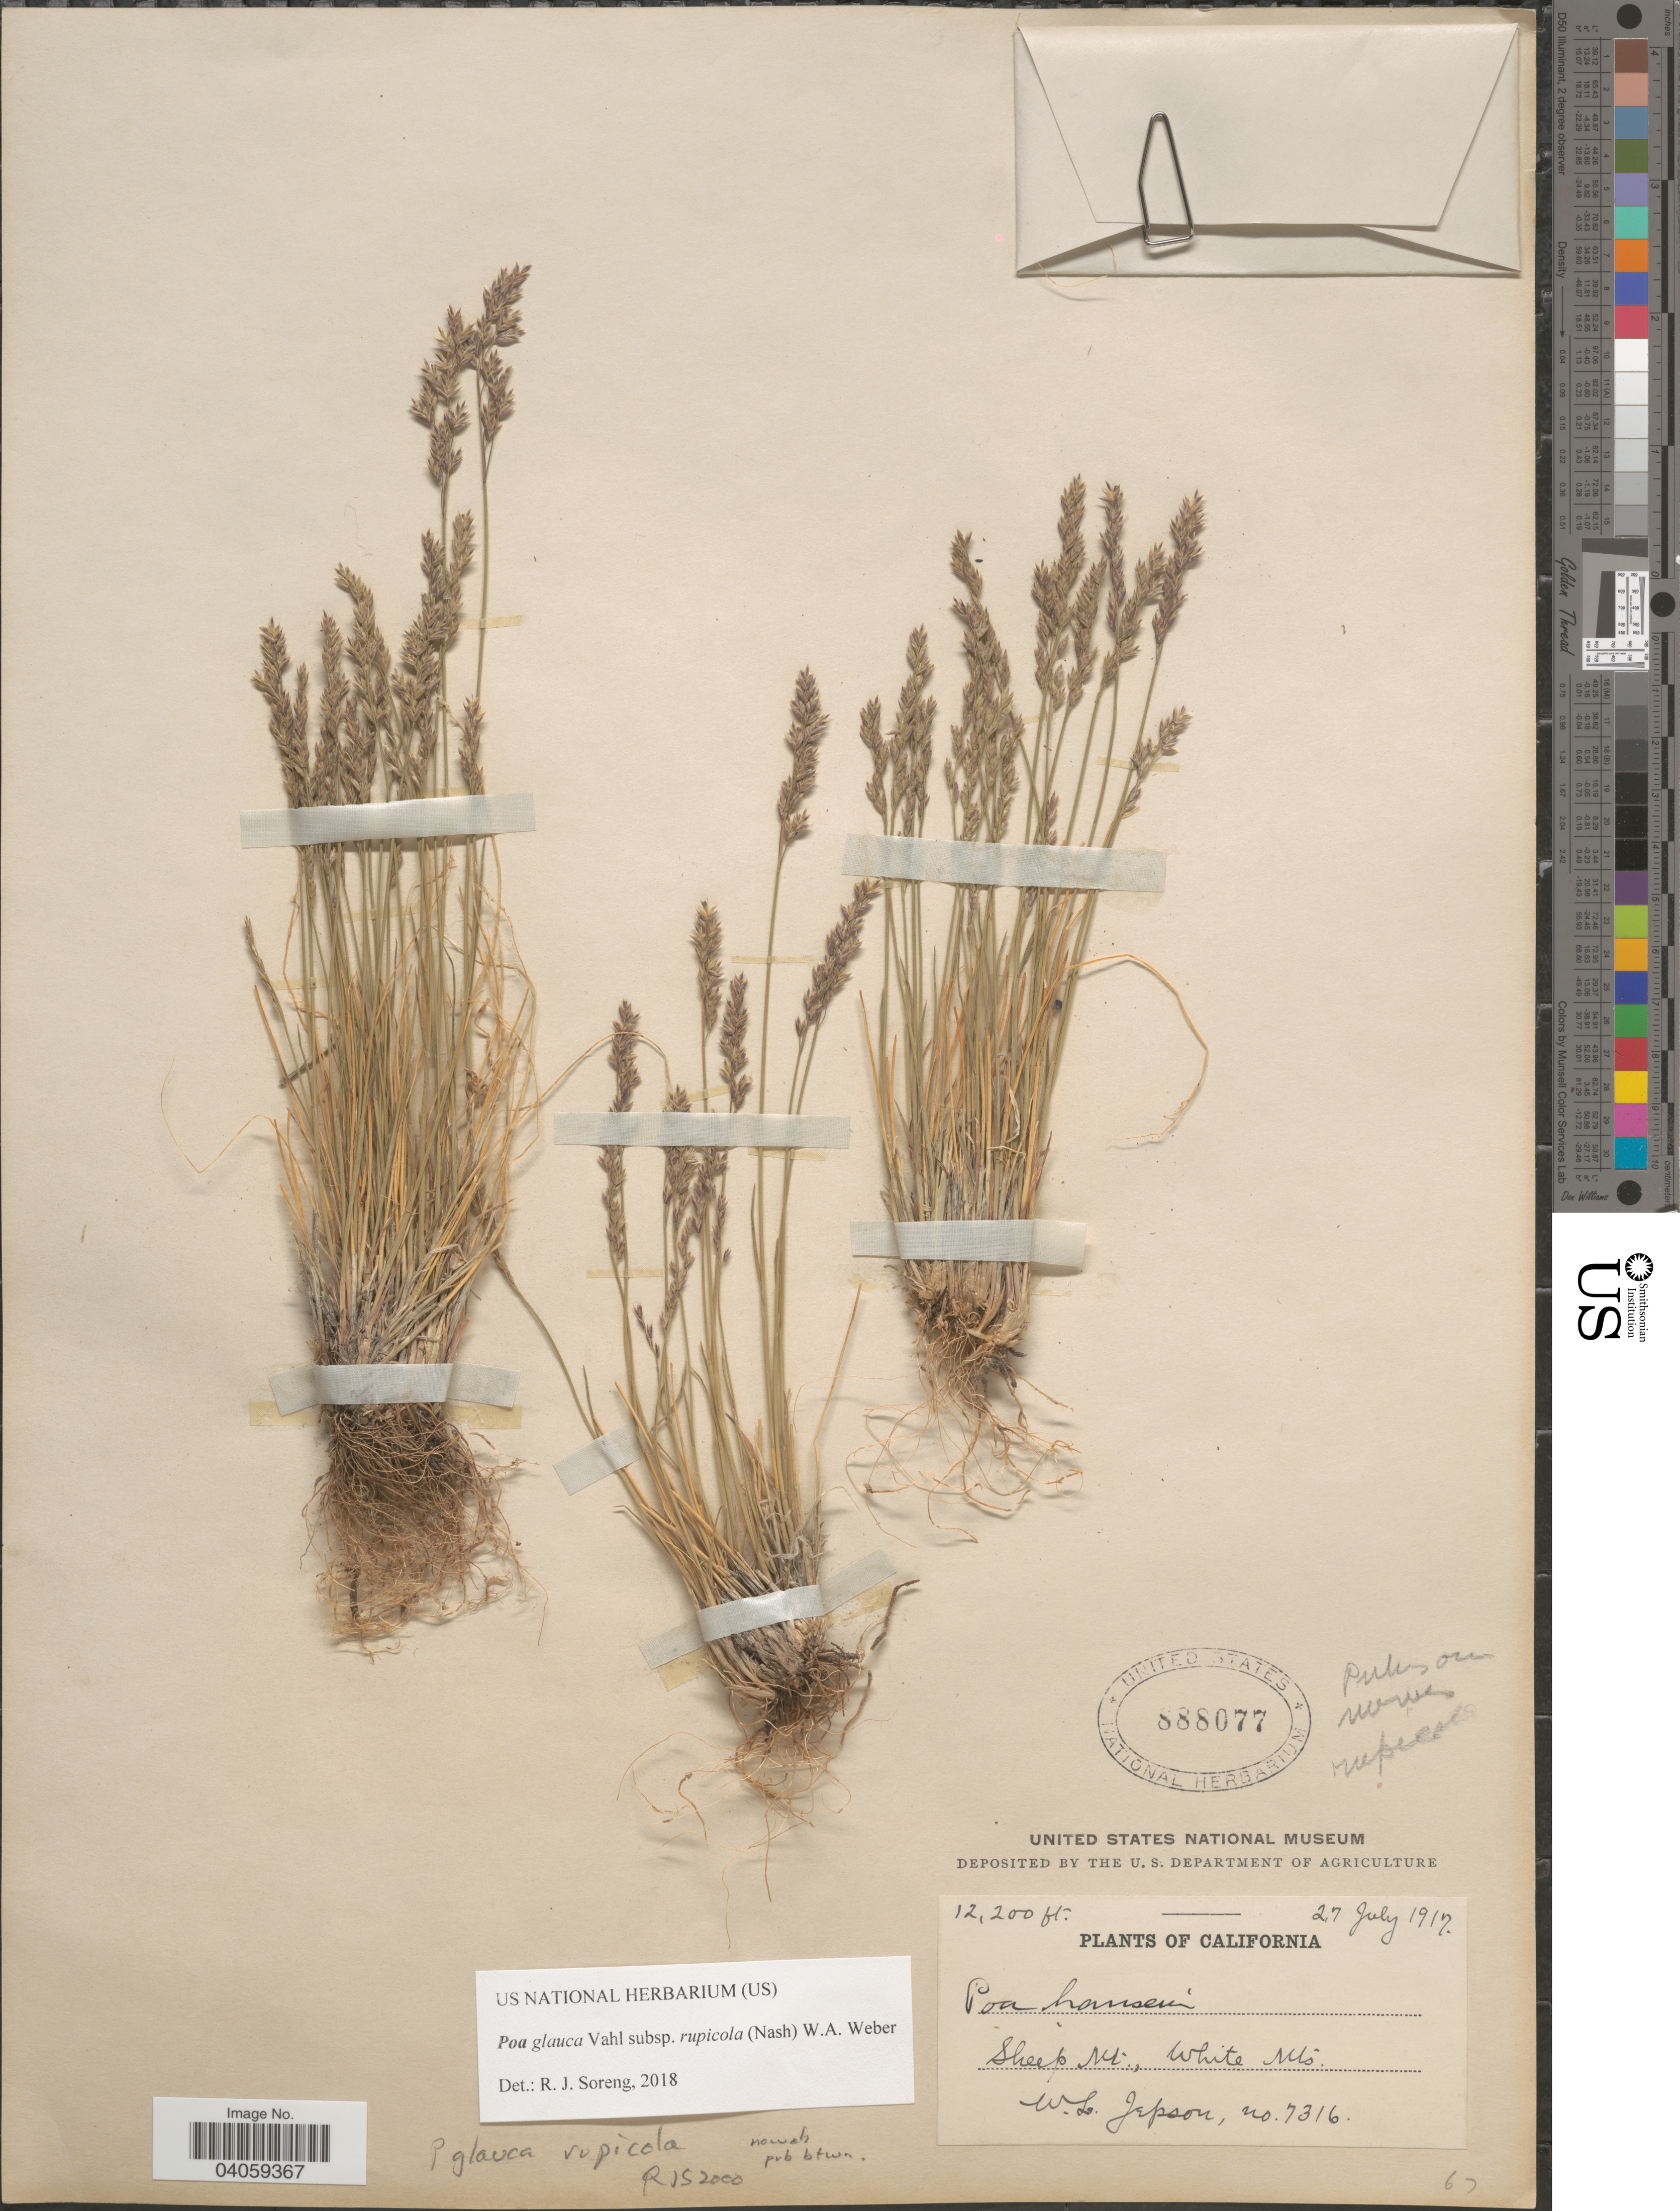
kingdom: Plantae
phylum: Tracheophyta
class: Liliopsida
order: Poales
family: Poaceae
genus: Poa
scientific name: Poa glauca subsp. rupicola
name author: (Nash) W.A. Weber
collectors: W. L. Jepson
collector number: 7316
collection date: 1917-07-27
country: United States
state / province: California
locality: Sheep Mt., White Mts.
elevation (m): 3719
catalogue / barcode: US 888077